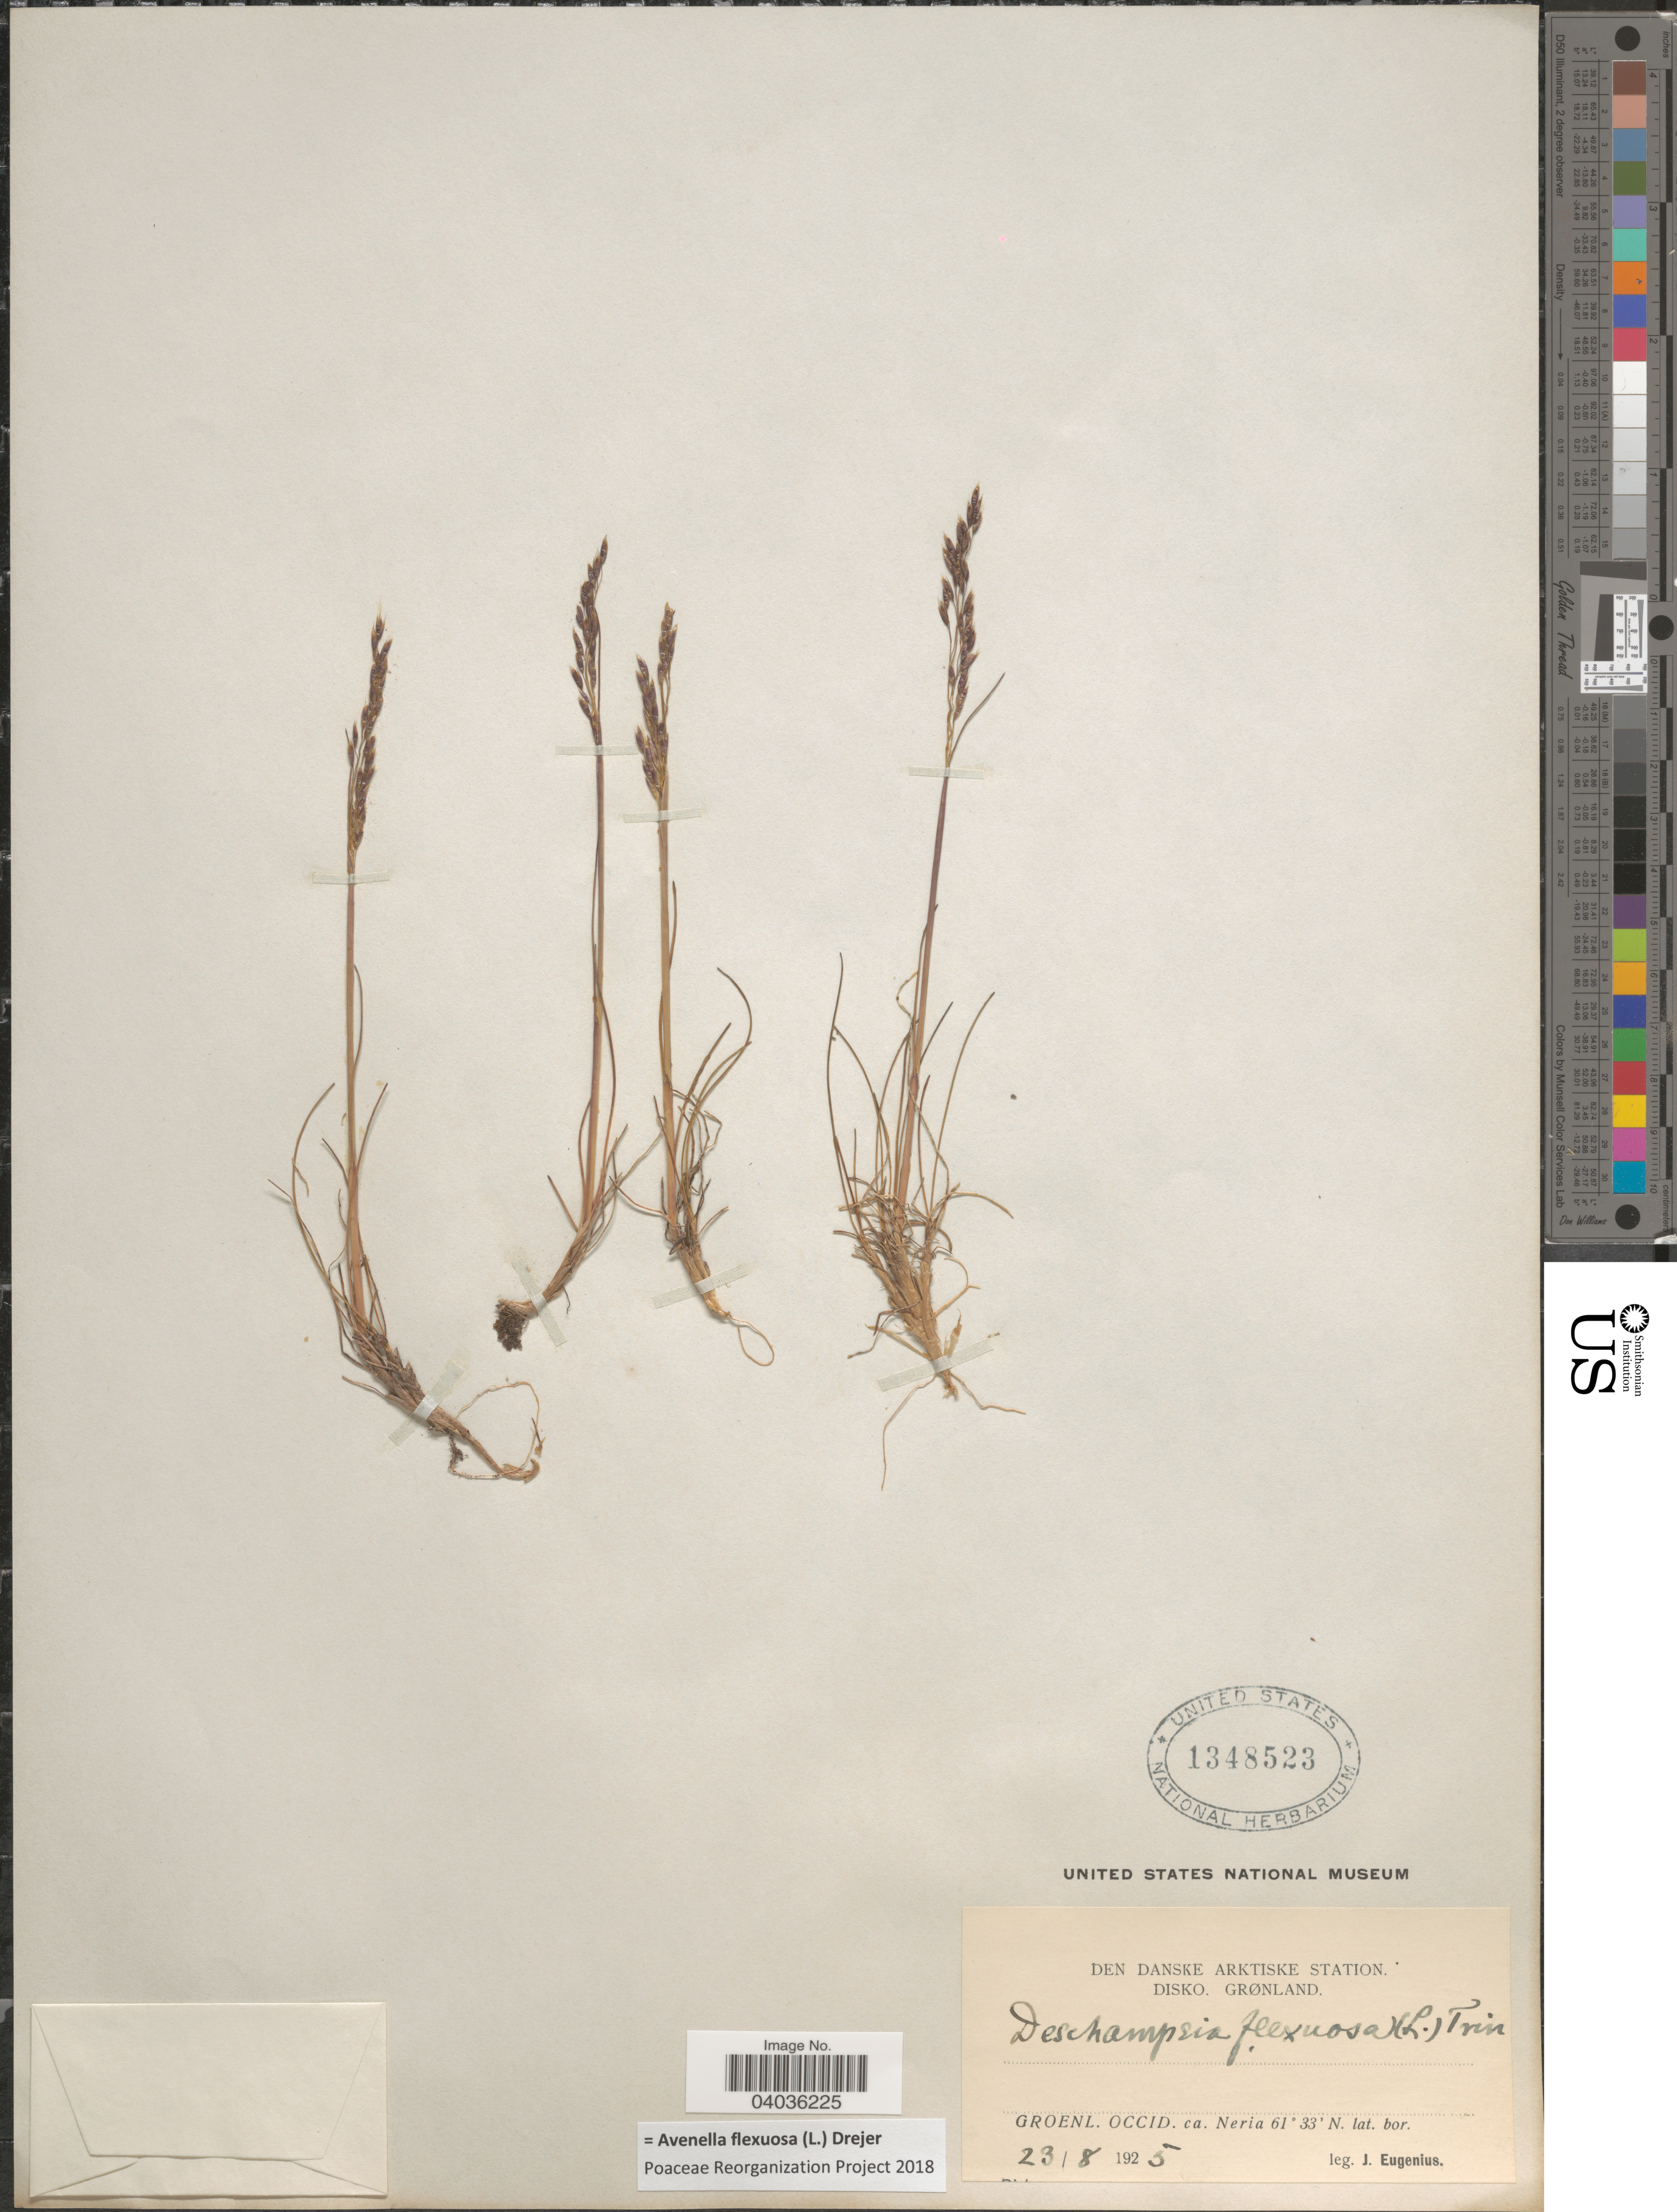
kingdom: Plantae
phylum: Tracheophyta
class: Liliopsida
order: Poales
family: Poaceae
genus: Avenella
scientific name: Avenella flexuosa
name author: (L.) Drejer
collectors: J. Eugenius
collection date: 1925-08-23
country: Greenland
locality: Den Danske Arktiske Station, Disko, Grønland. Groenl. Occid. ca Neria.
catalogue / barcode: US 1348523